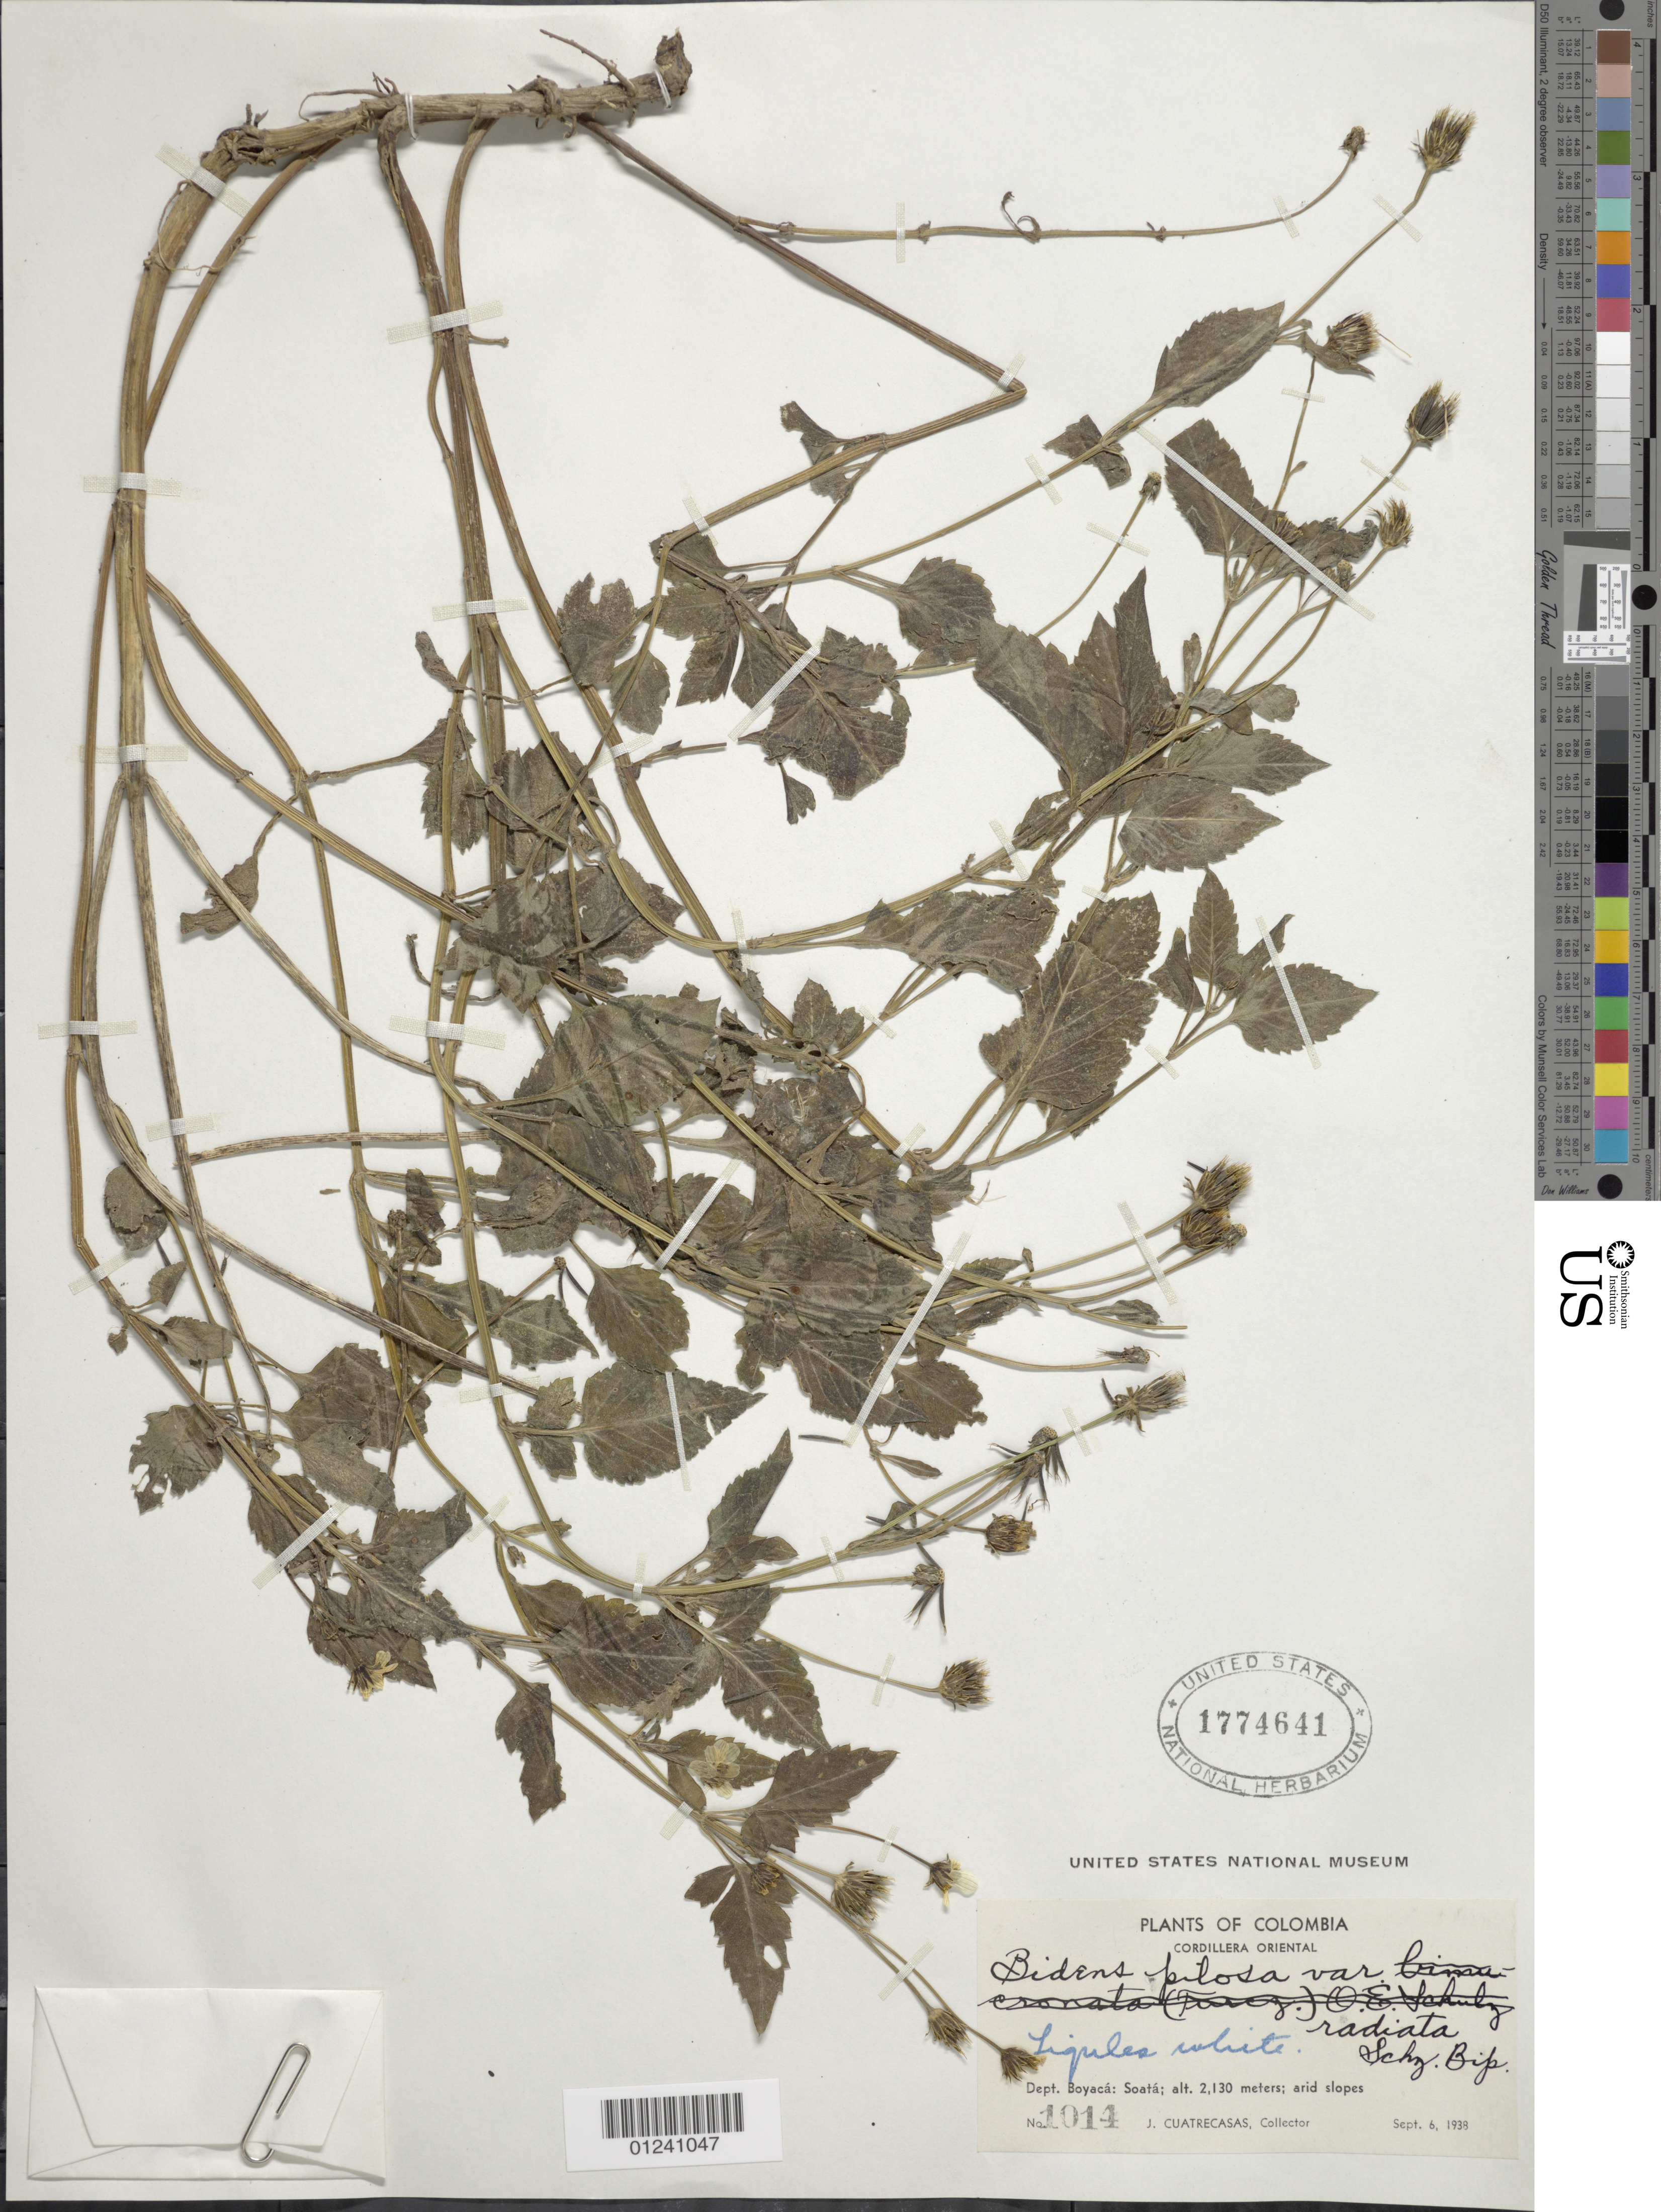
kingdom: Plantae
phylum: Tracheophyta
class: Magnoliopsida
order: Asterales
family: Asteraceae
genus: Bidens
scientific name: Bidens pilosa var. radiata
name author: (Sch. Bip.) J.A. Schmidt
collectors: J. Cuatrecasas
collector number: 1014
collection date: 1938-09-06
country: Colombia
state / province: Boyacá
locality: Soatá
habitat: arid slopes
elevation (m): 2130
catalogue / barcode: US 1774641